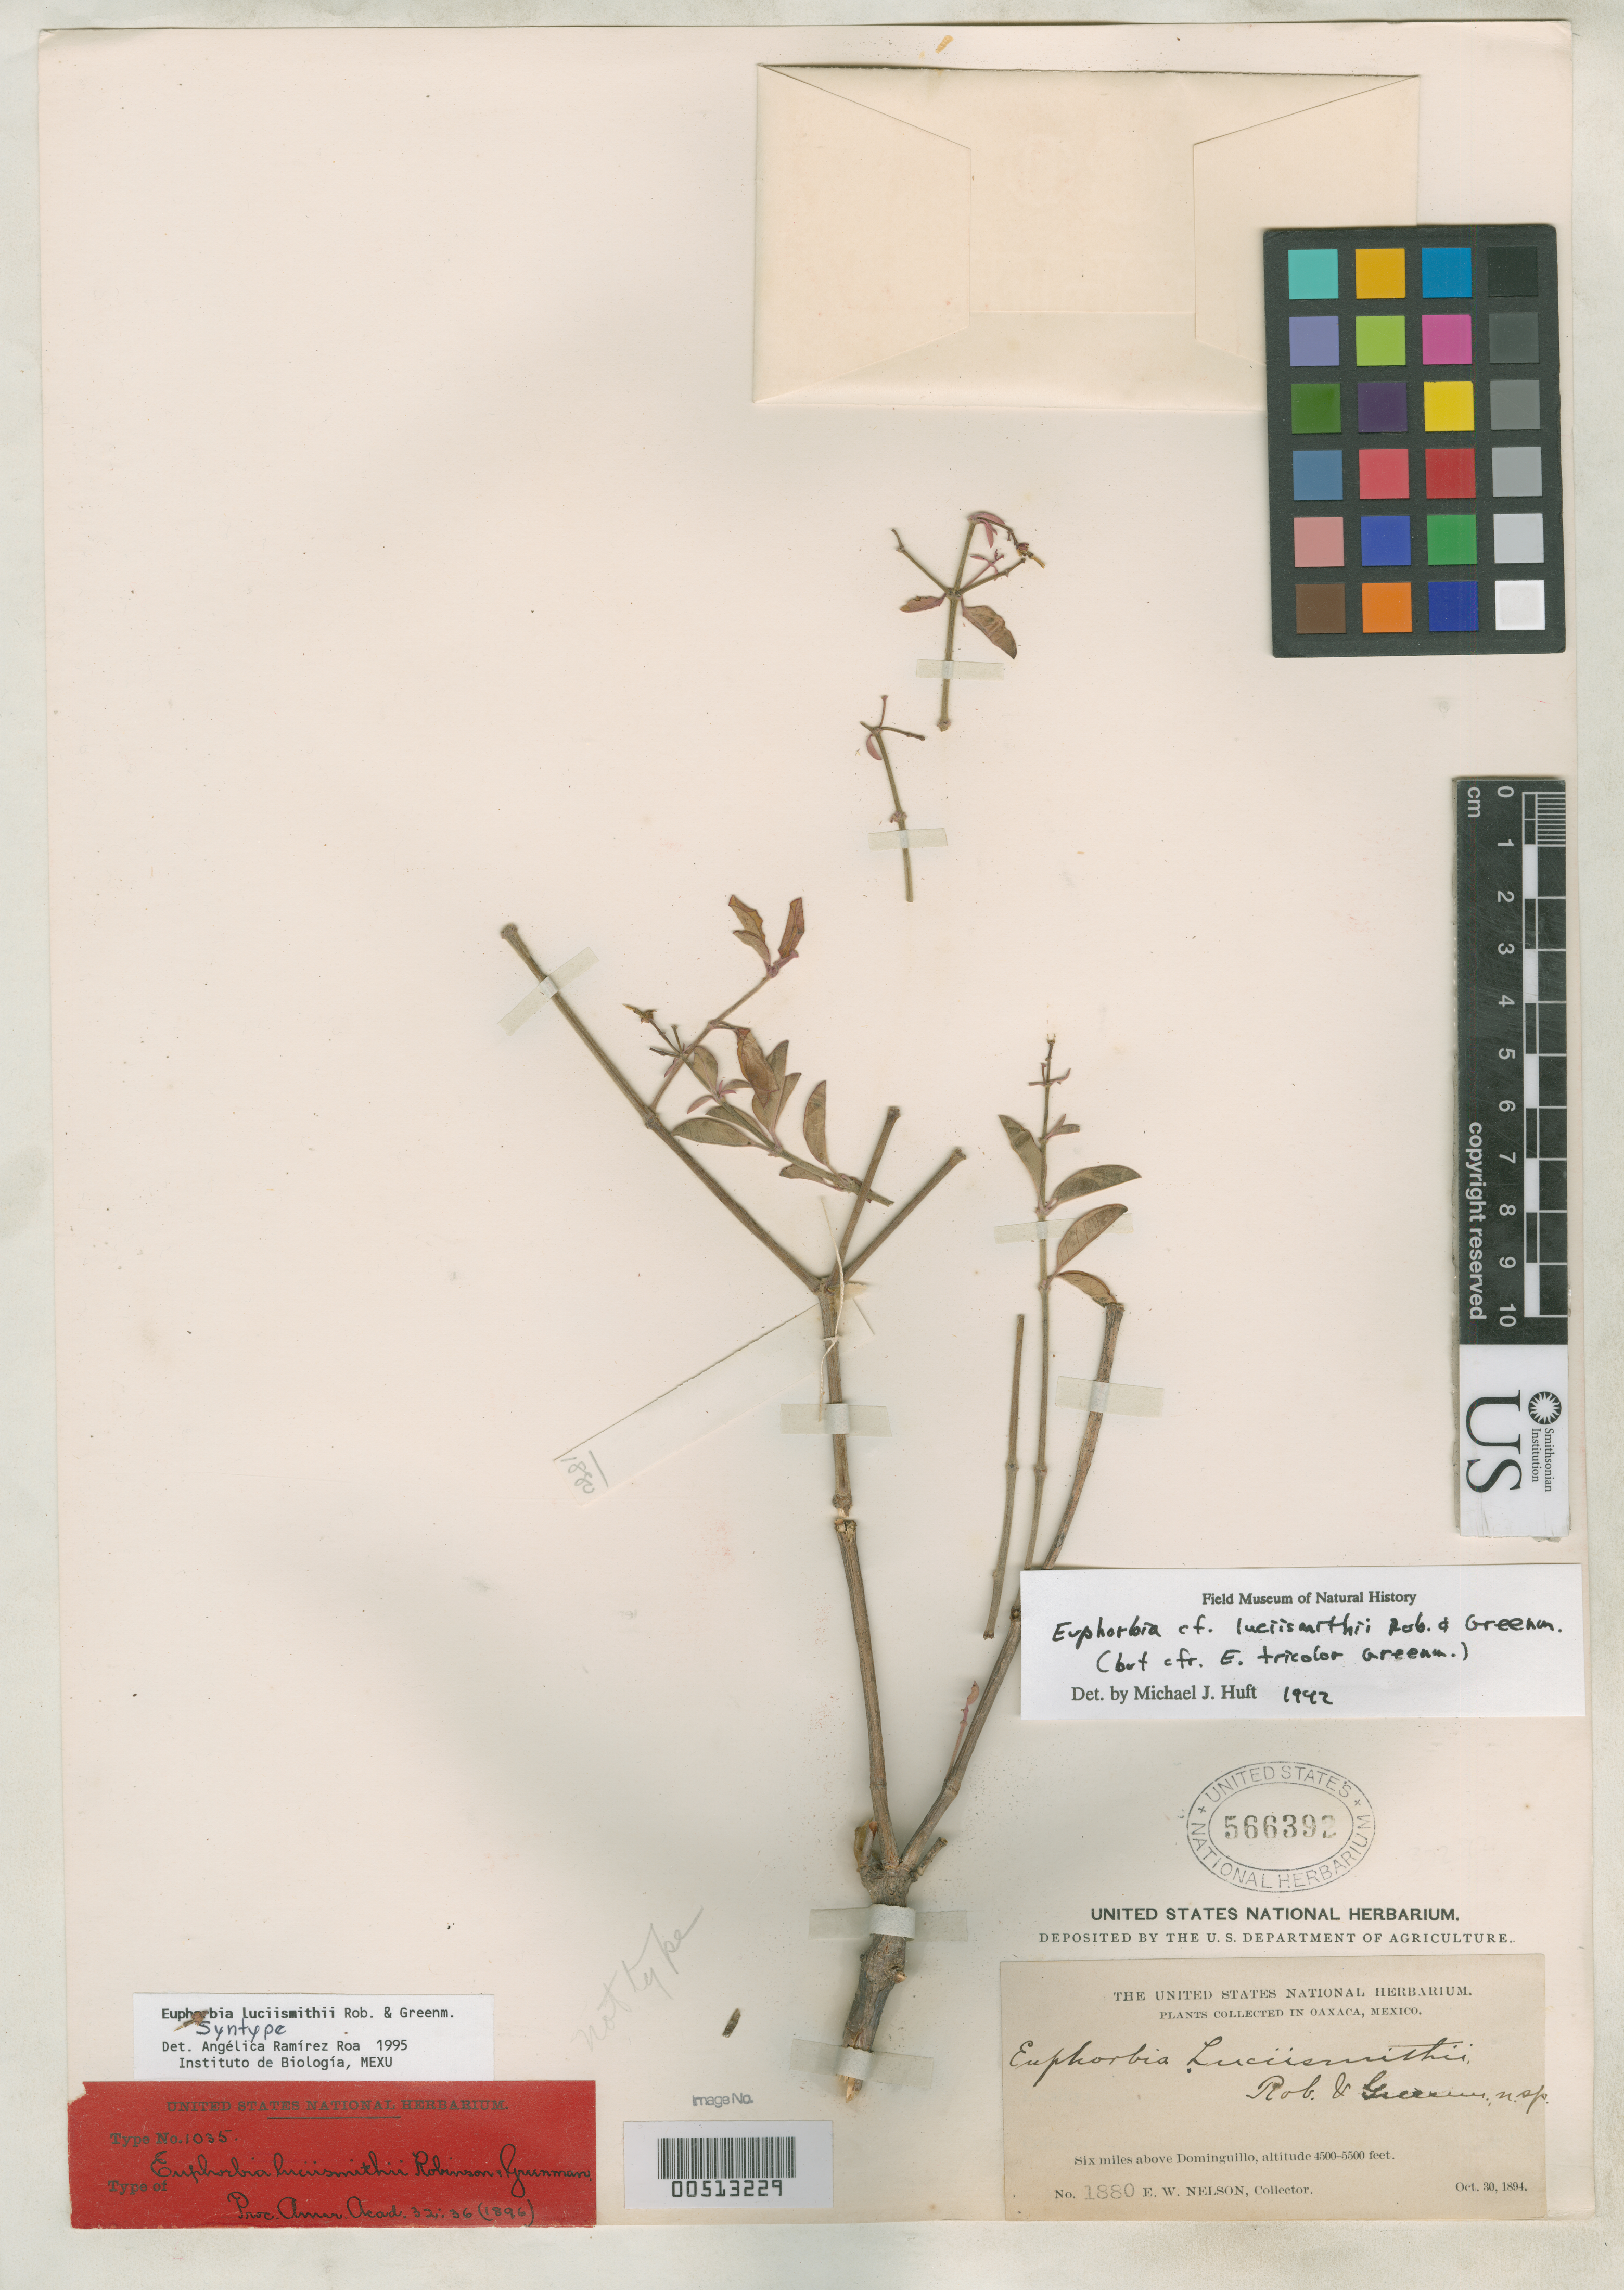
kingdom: Plantae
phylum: Tracheophyta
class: Magnoliopsida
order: Malpighiales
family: Euphorbiaceae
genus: Euphorbia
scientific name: Euphorbia luciismithii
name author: B.L. Rob. & Greenm.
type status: Syntype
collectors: E. W. Nelson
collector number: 1880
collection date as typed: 30 Oct 1894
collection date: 1894-10-30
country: Mexico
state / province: Oaxaca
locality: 6 mi above Dominguillo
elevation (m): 1372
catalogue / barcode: US 566392